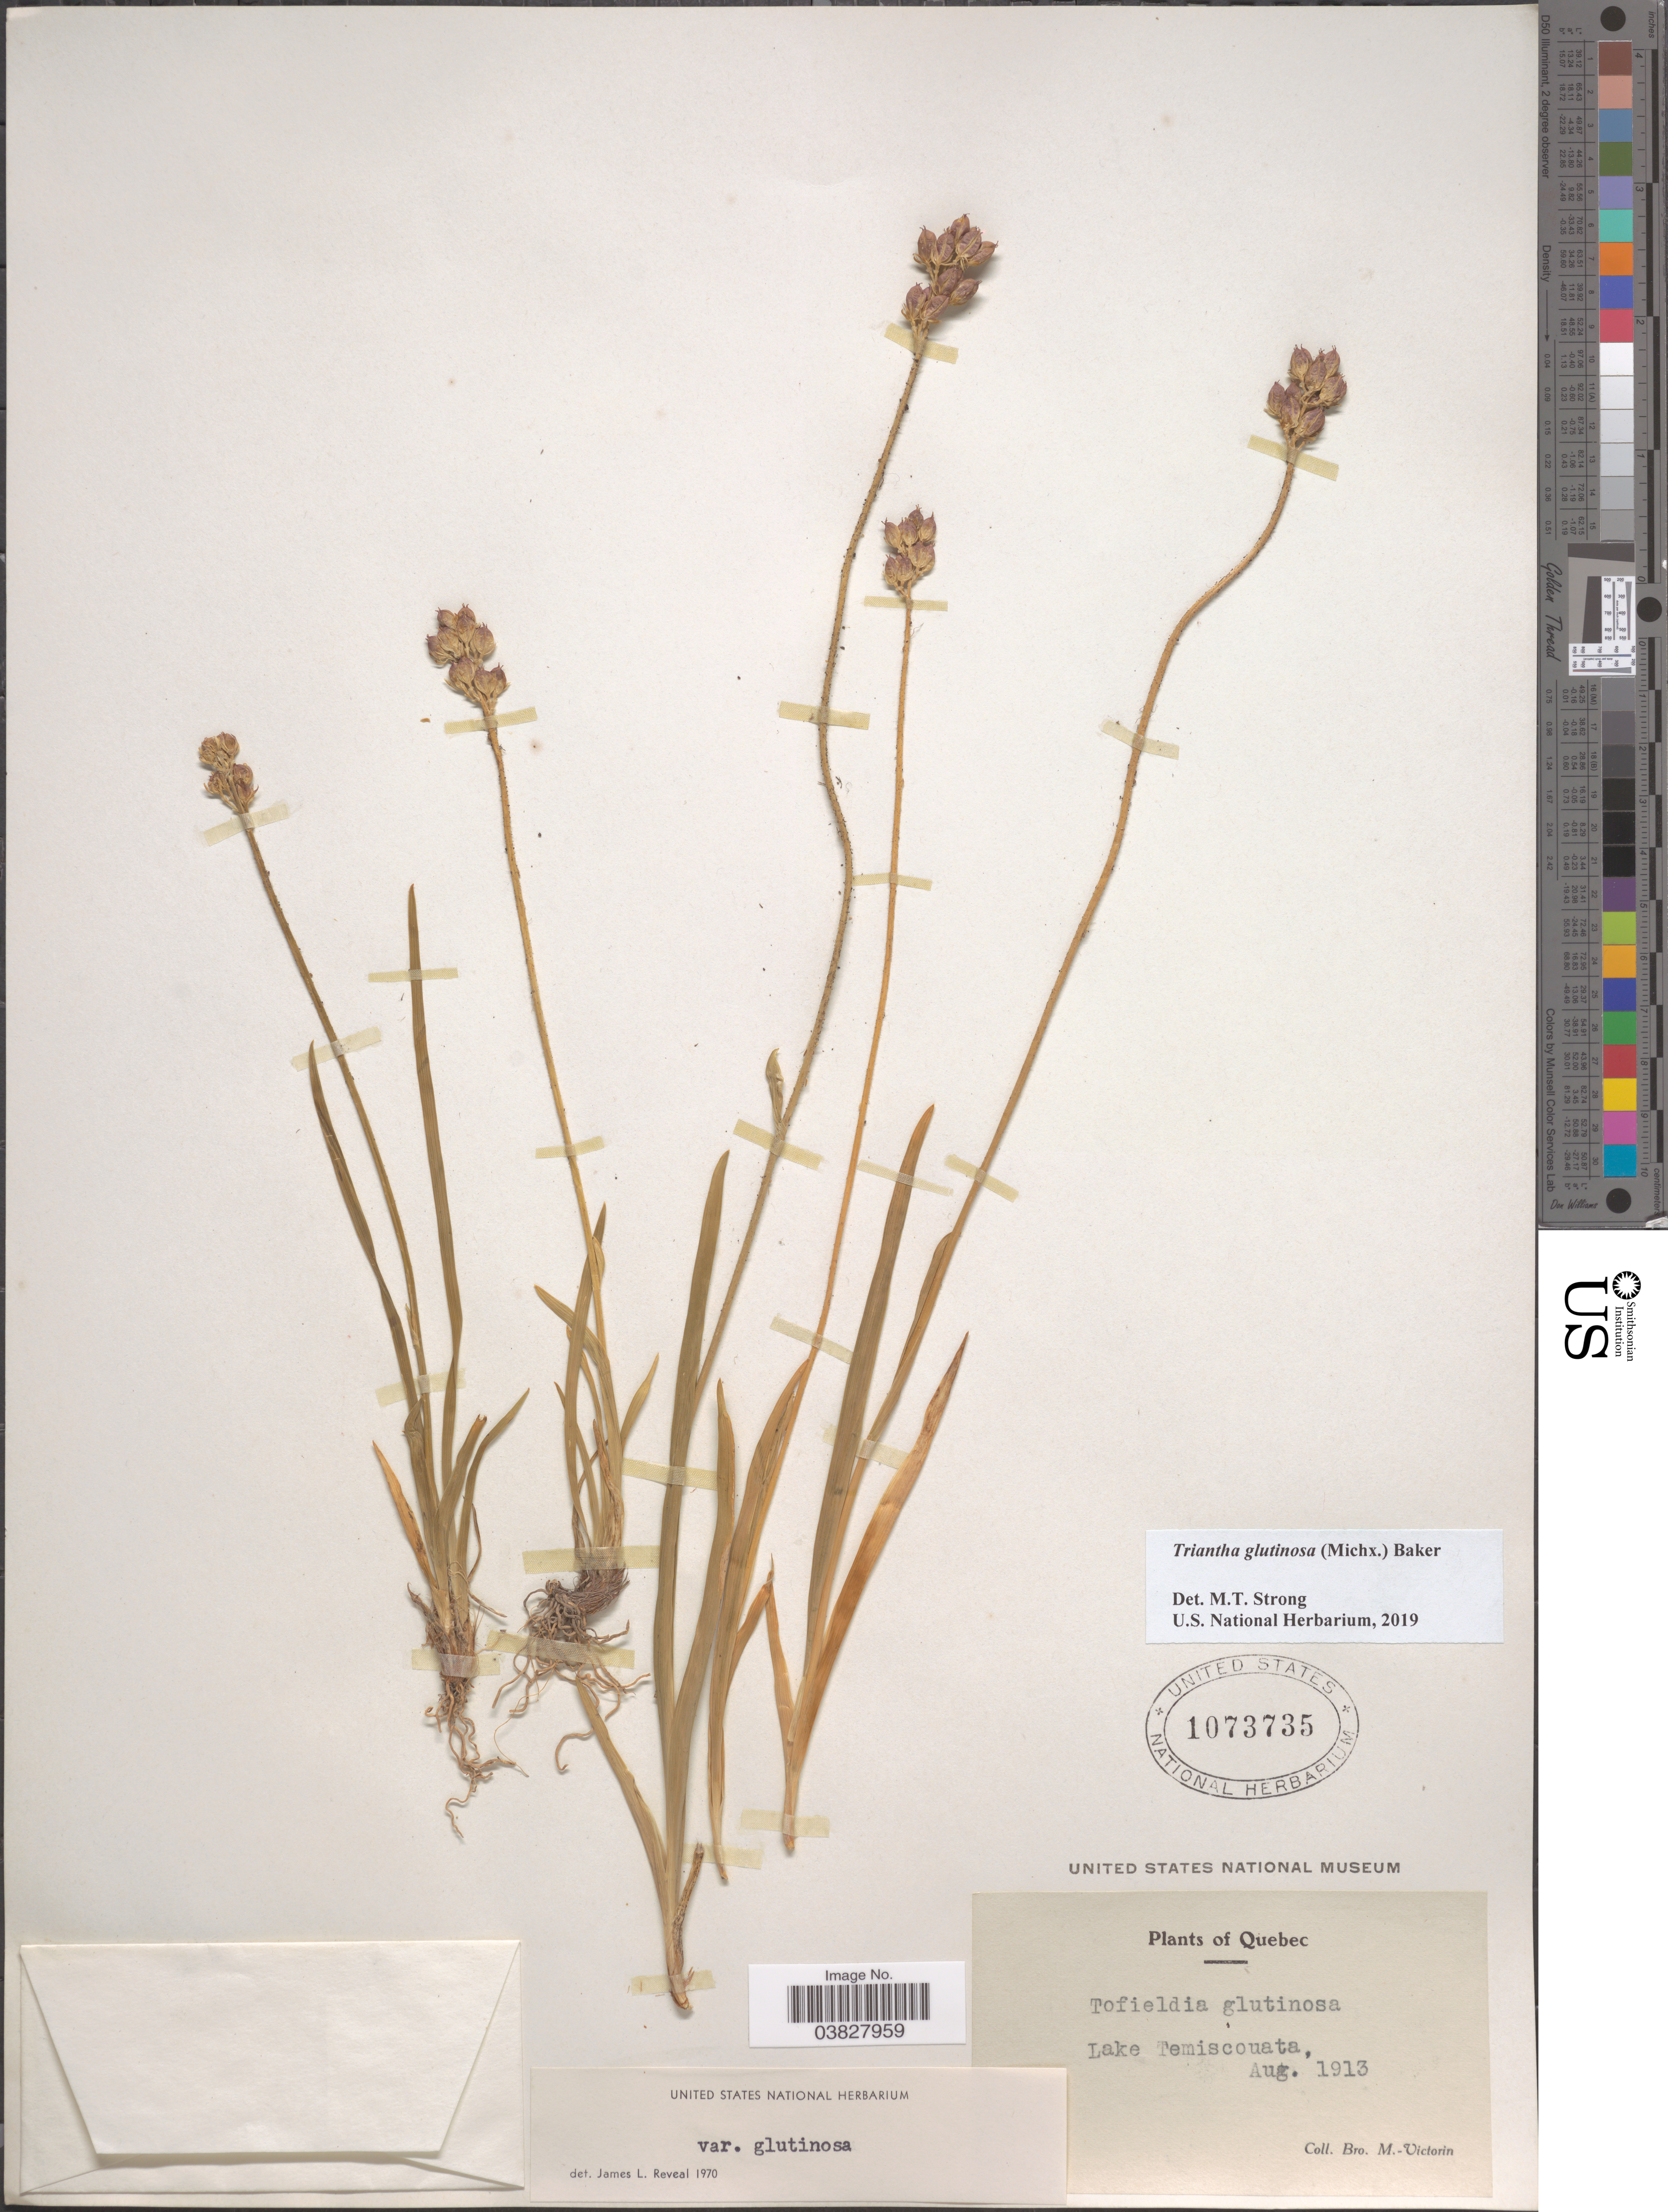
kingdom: Plantae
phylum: Tracheophyta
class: Liliopsida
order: Alismatales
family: Tofieldiaceae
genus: Triantha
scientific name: Triantha glutinosa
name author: (Michx.) Baker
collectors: Fr. Marie-Victorin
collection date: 1913-08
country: Canada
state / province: Quebec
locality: Lake Temiscouata.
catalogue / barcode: US 1073735